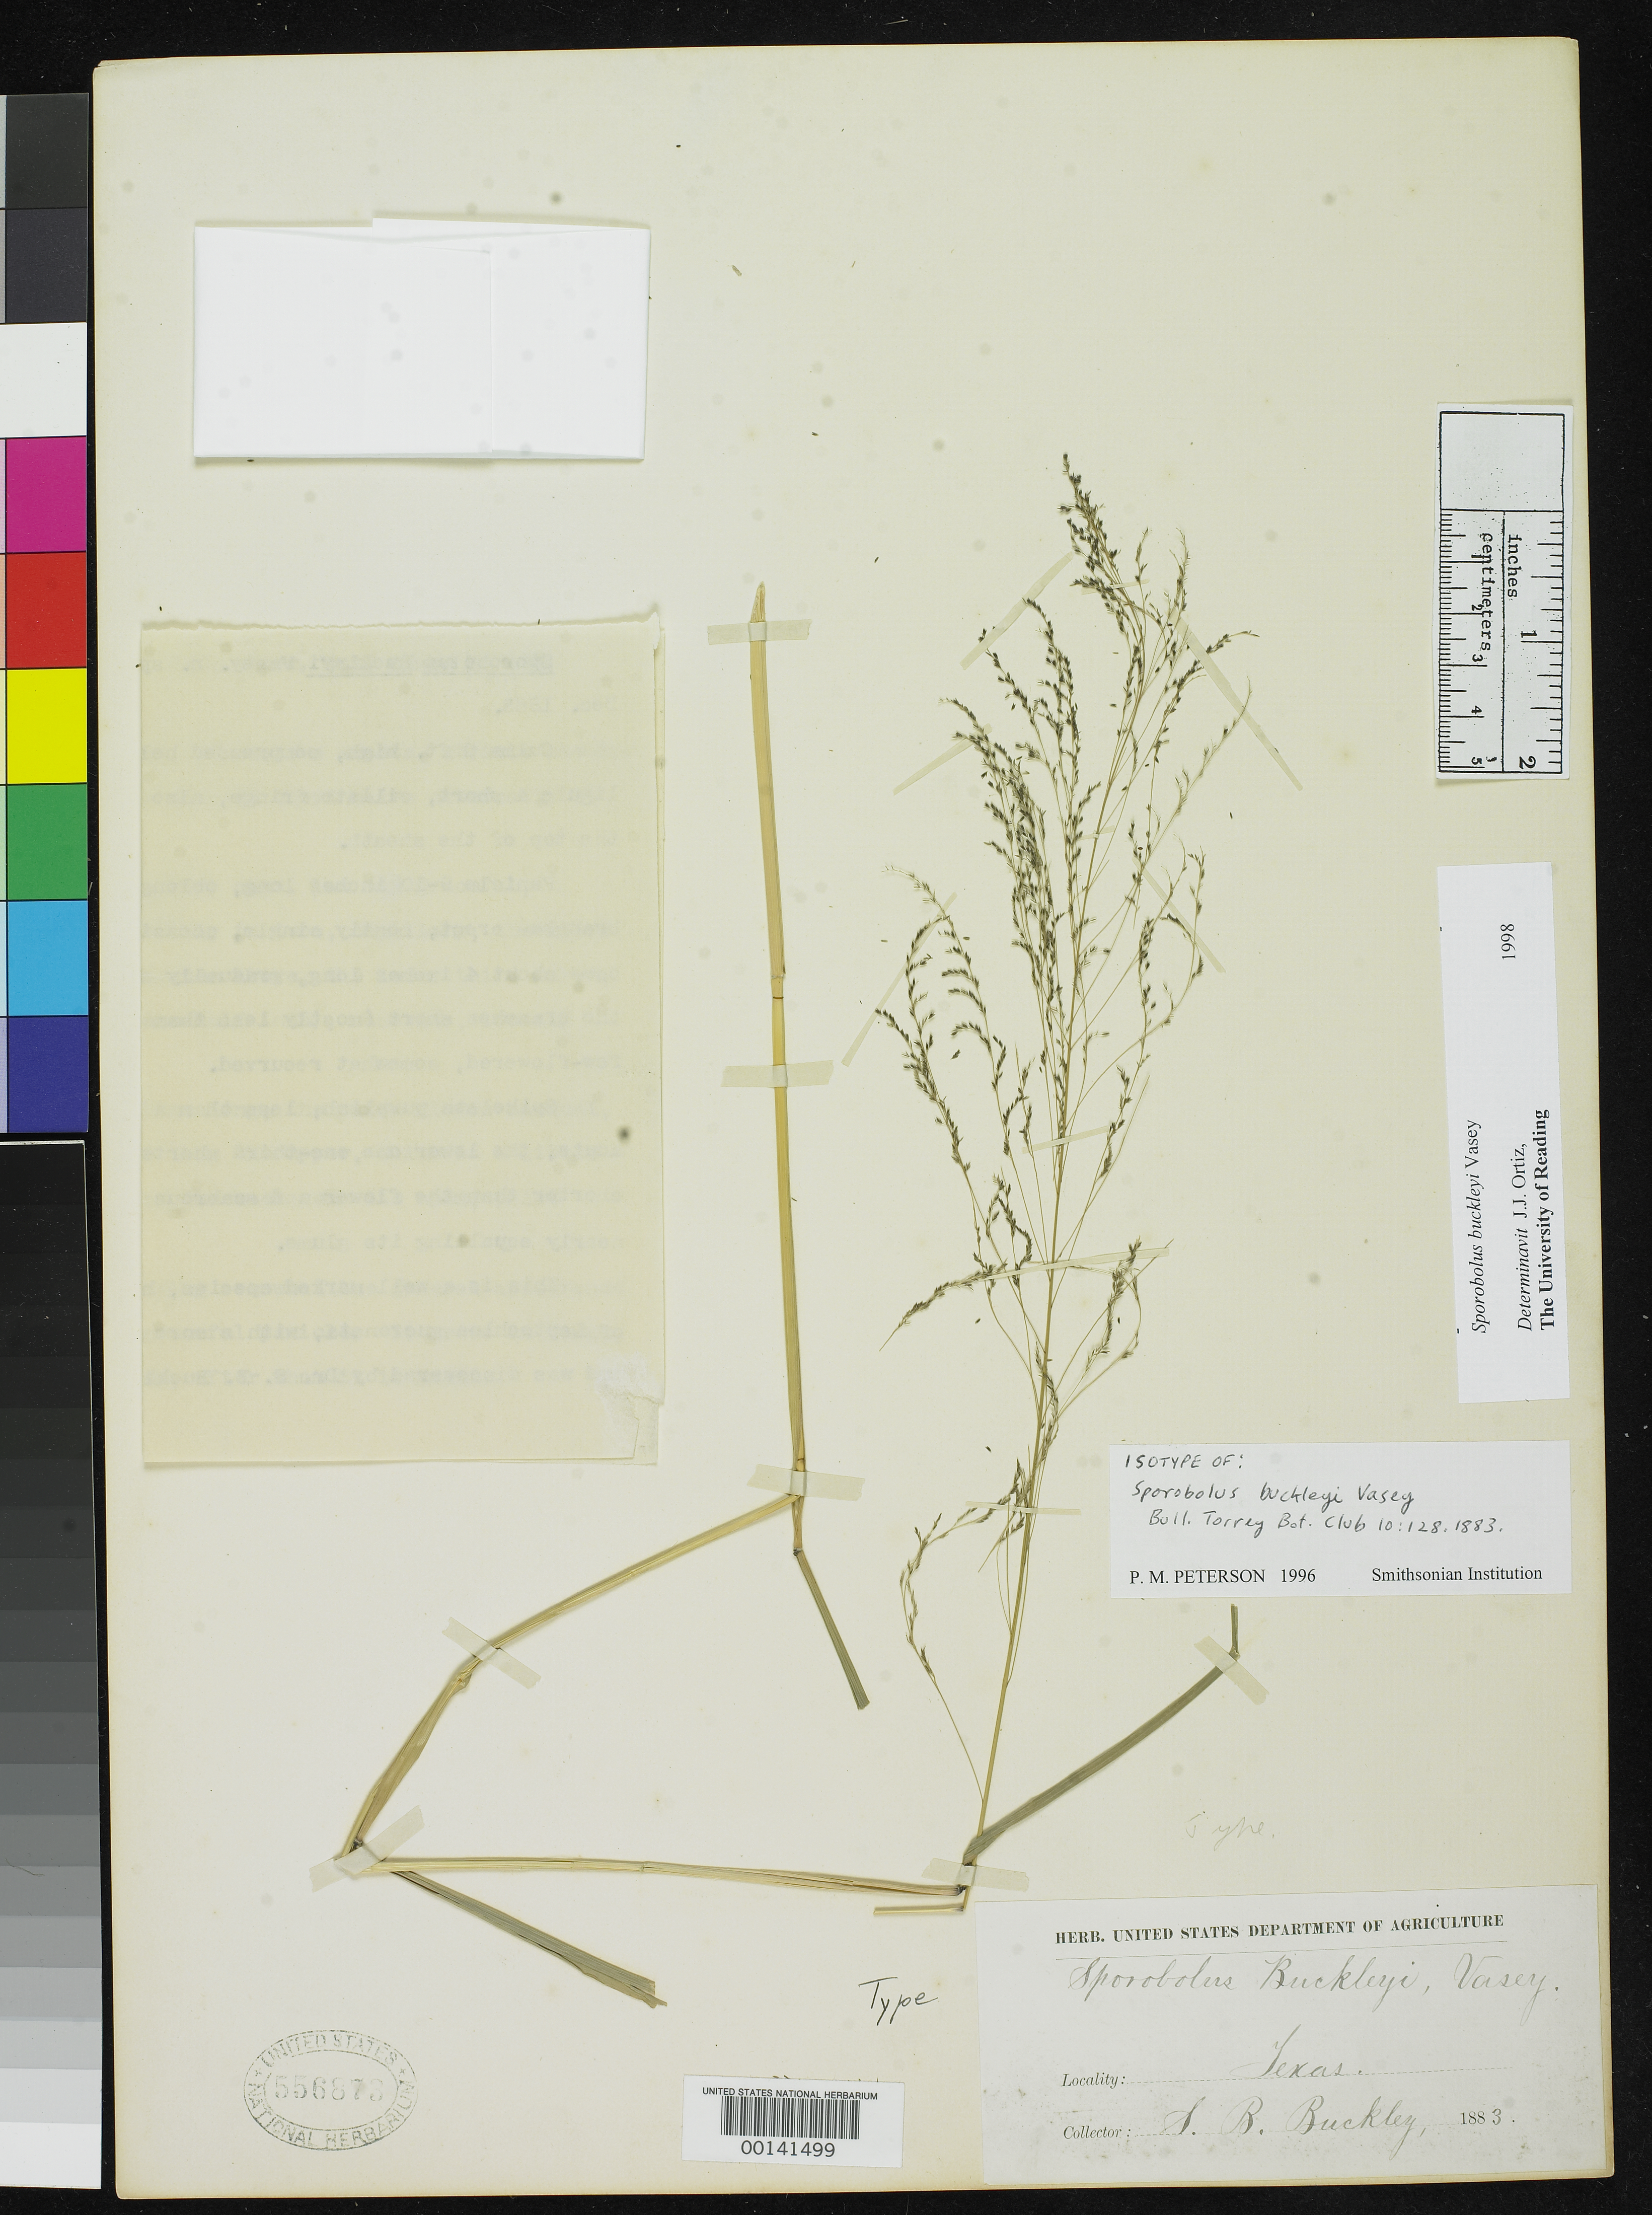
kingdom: Plantae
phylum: Tracheophyta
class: Liliopsida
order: Poales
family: Poaceae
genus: Sporobolus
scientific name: Sporobolus buckleyi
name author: Vasey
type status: Isotype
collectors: D. Buckley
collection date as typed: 1883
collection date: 1883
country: United States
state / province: Texas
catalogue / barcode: US 556873